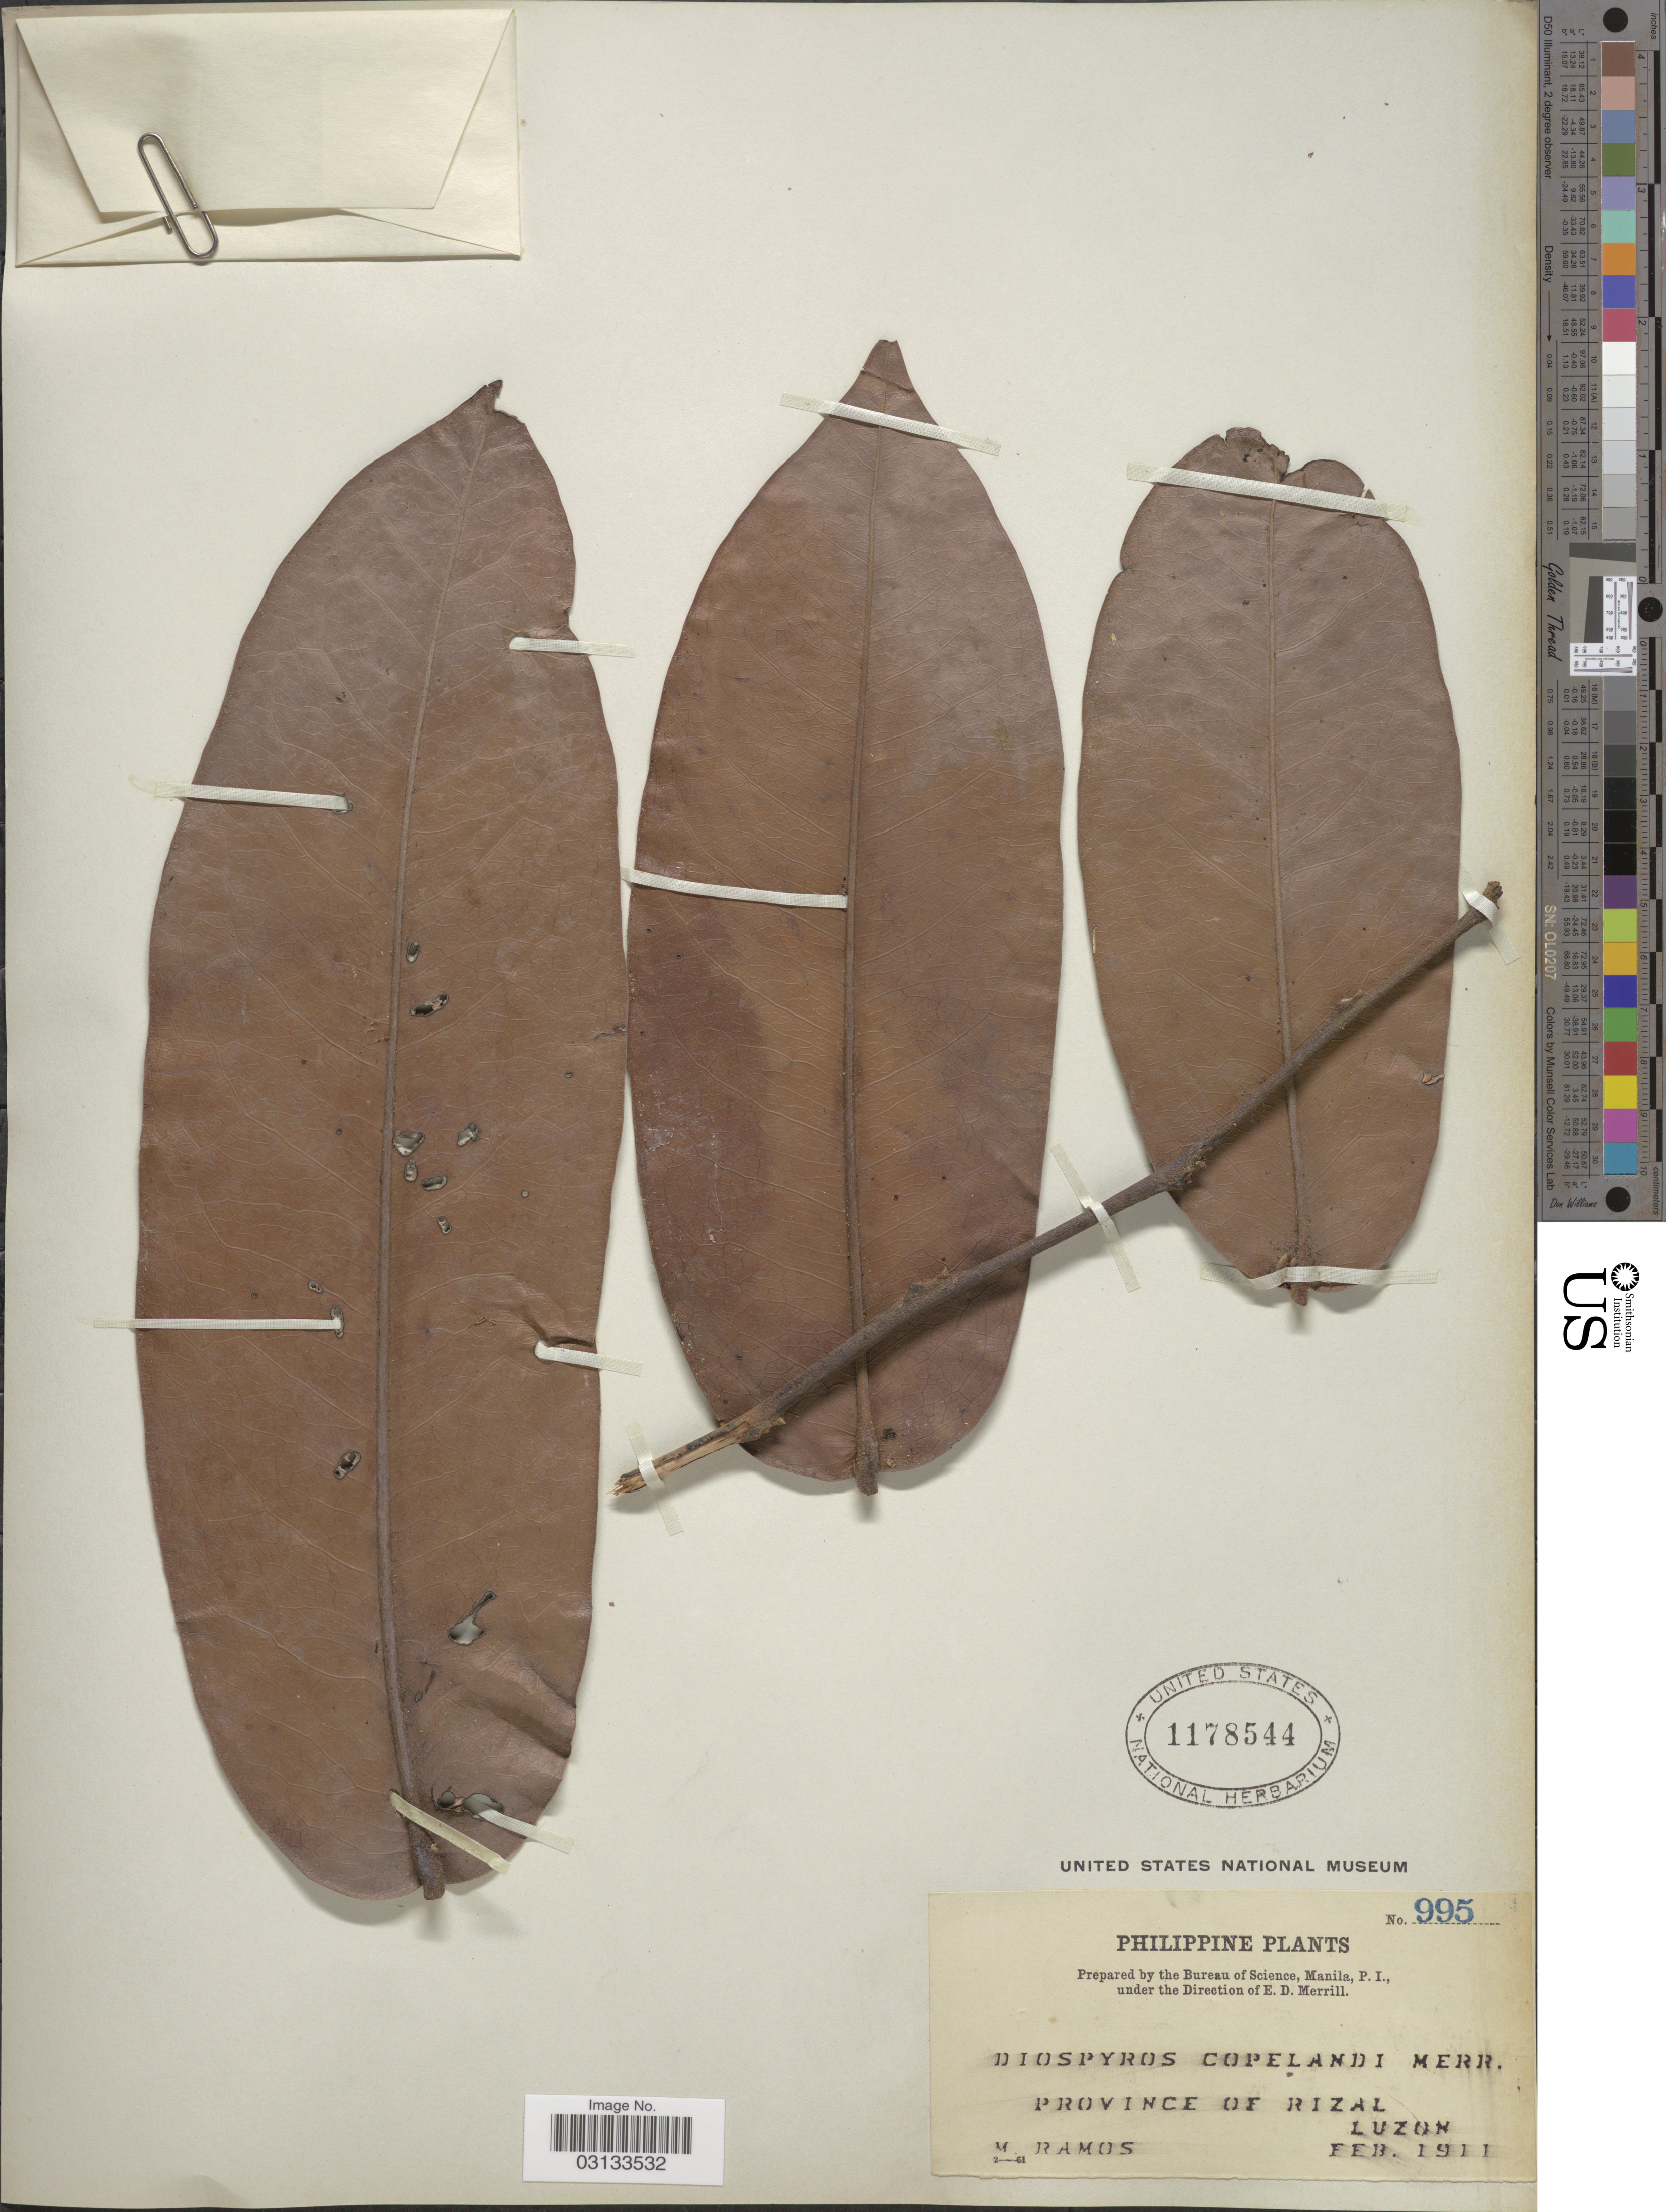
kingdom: Plantae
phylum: Tracheophyta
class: Magnoliopsida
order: Ericales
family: Ebenaceae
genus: Diospyros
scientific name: Diospyros copelandii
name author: Merr.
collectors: M. Ramos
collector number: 995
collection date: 1911-02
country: Philippines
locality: Province of Rizal, Luzon.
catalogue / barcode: US 1178544